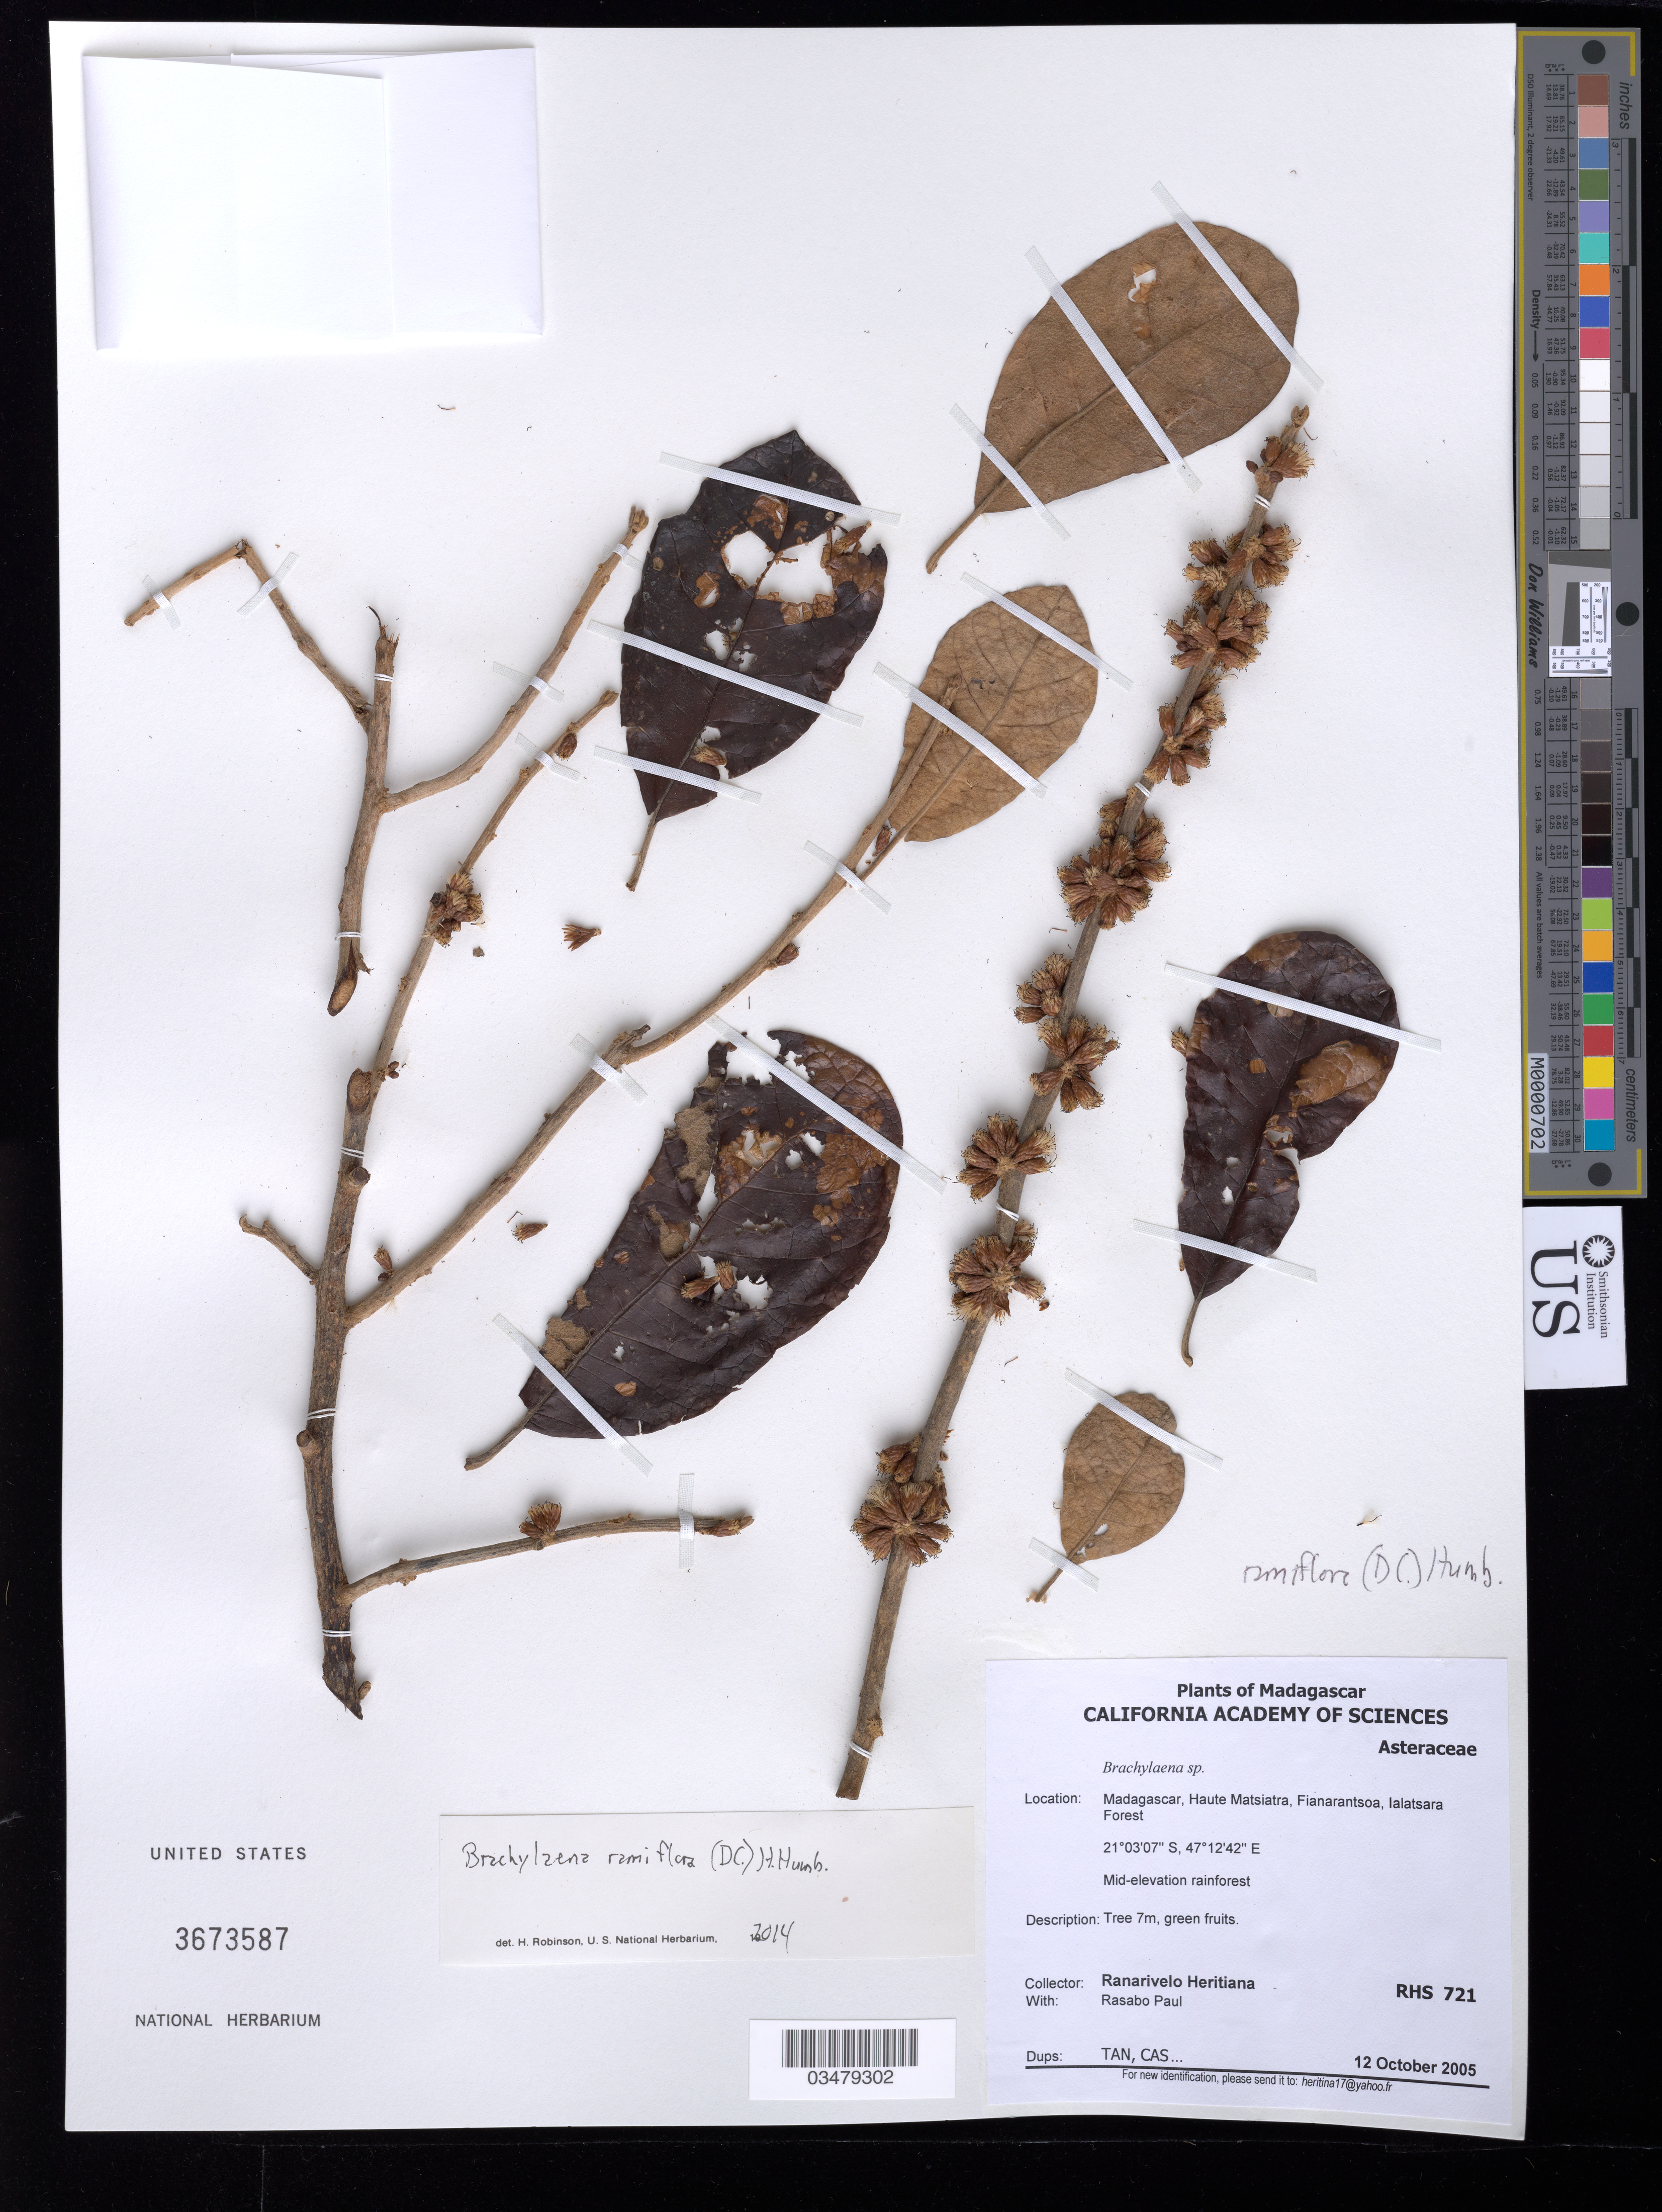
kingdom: Plantae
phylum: Tracheophyta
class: Magnoliopsida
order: Asterales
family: Asteraceae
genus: Brachylaena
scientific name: Brachylaena ramiflora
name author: (DC.) Humbert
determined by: Robinson, Harold E., (US)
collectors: R. Heritiana & R. Paul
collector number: RHS 721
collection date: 2005-10-12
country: Madagascar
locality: Haute Matsiatra, Fianarantsoa, Ialatsara Forest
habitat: Mid-elevation rainforest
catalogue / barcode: US 3673587